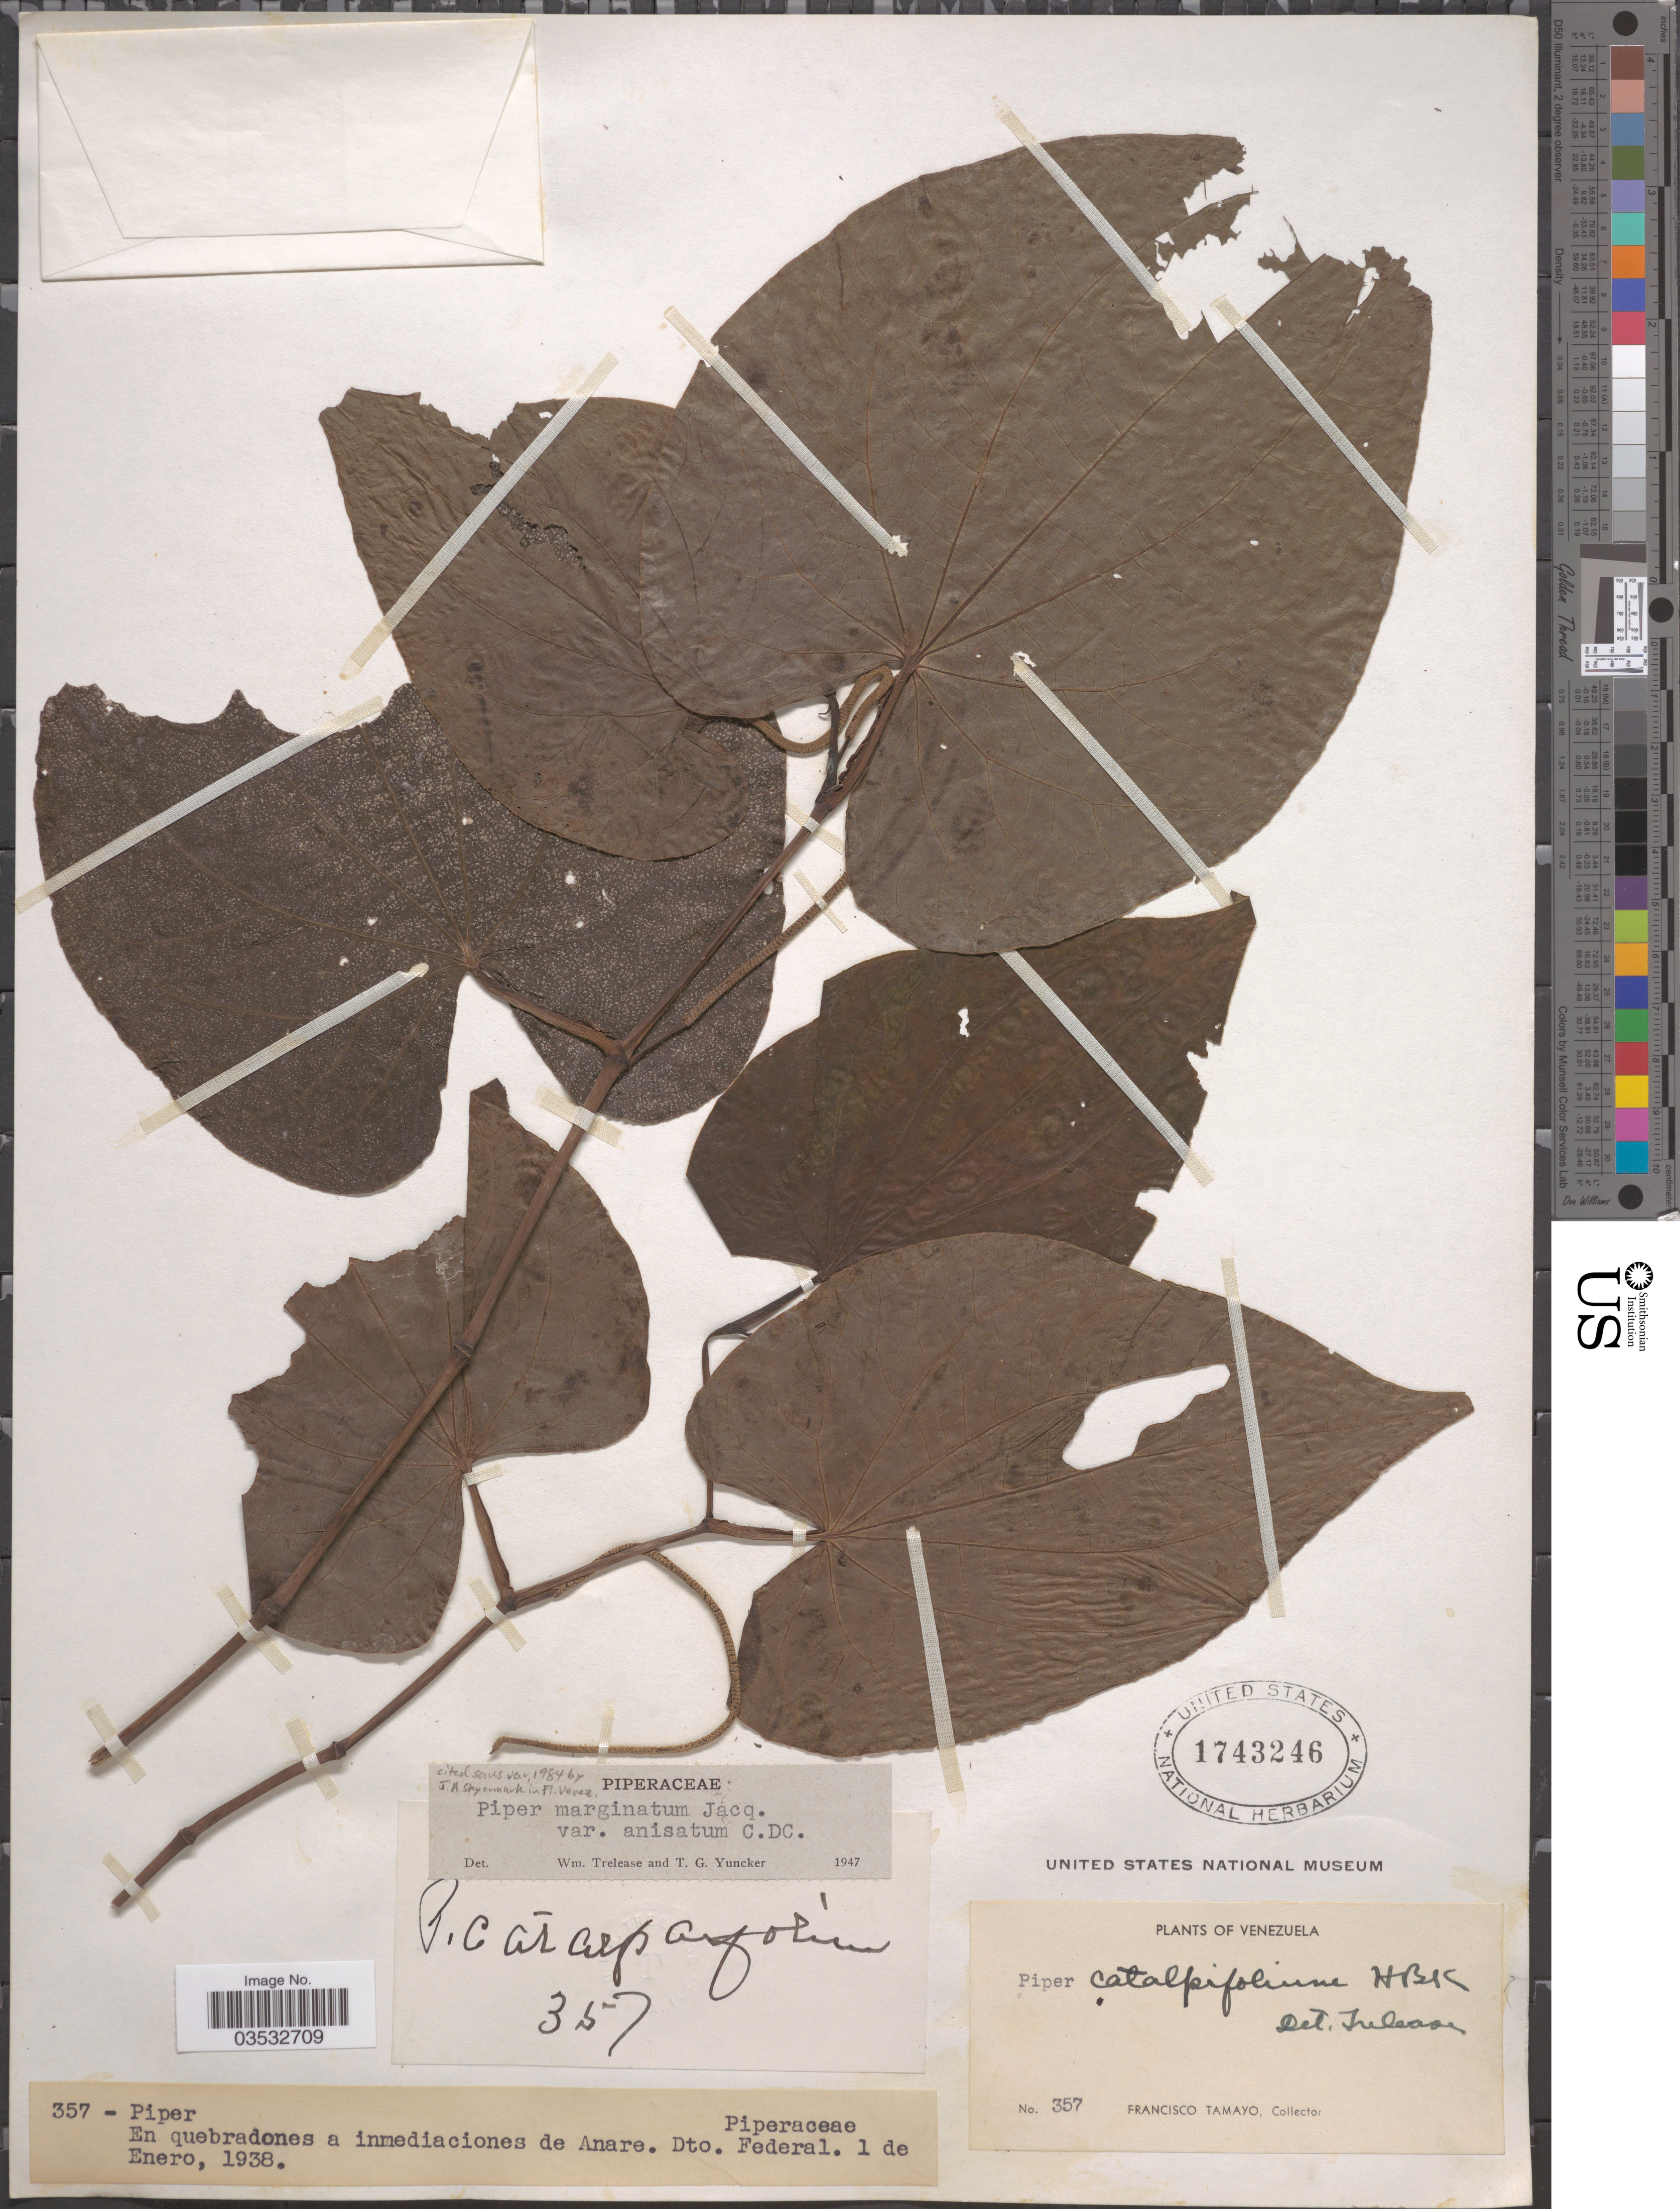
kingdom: Plantae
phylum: Tracheophyta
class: Magnoliopsida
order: Piperales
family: Piperaceae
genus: Piper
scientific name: Piper marginatum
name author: Jacq.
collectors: F. Tamayo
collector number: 357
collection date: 1938-01-01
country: Venezuela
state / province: Distrito Federal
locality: En quebradones a inmediaciones de Anare. Dto. Federal.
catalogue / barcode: US 1743246